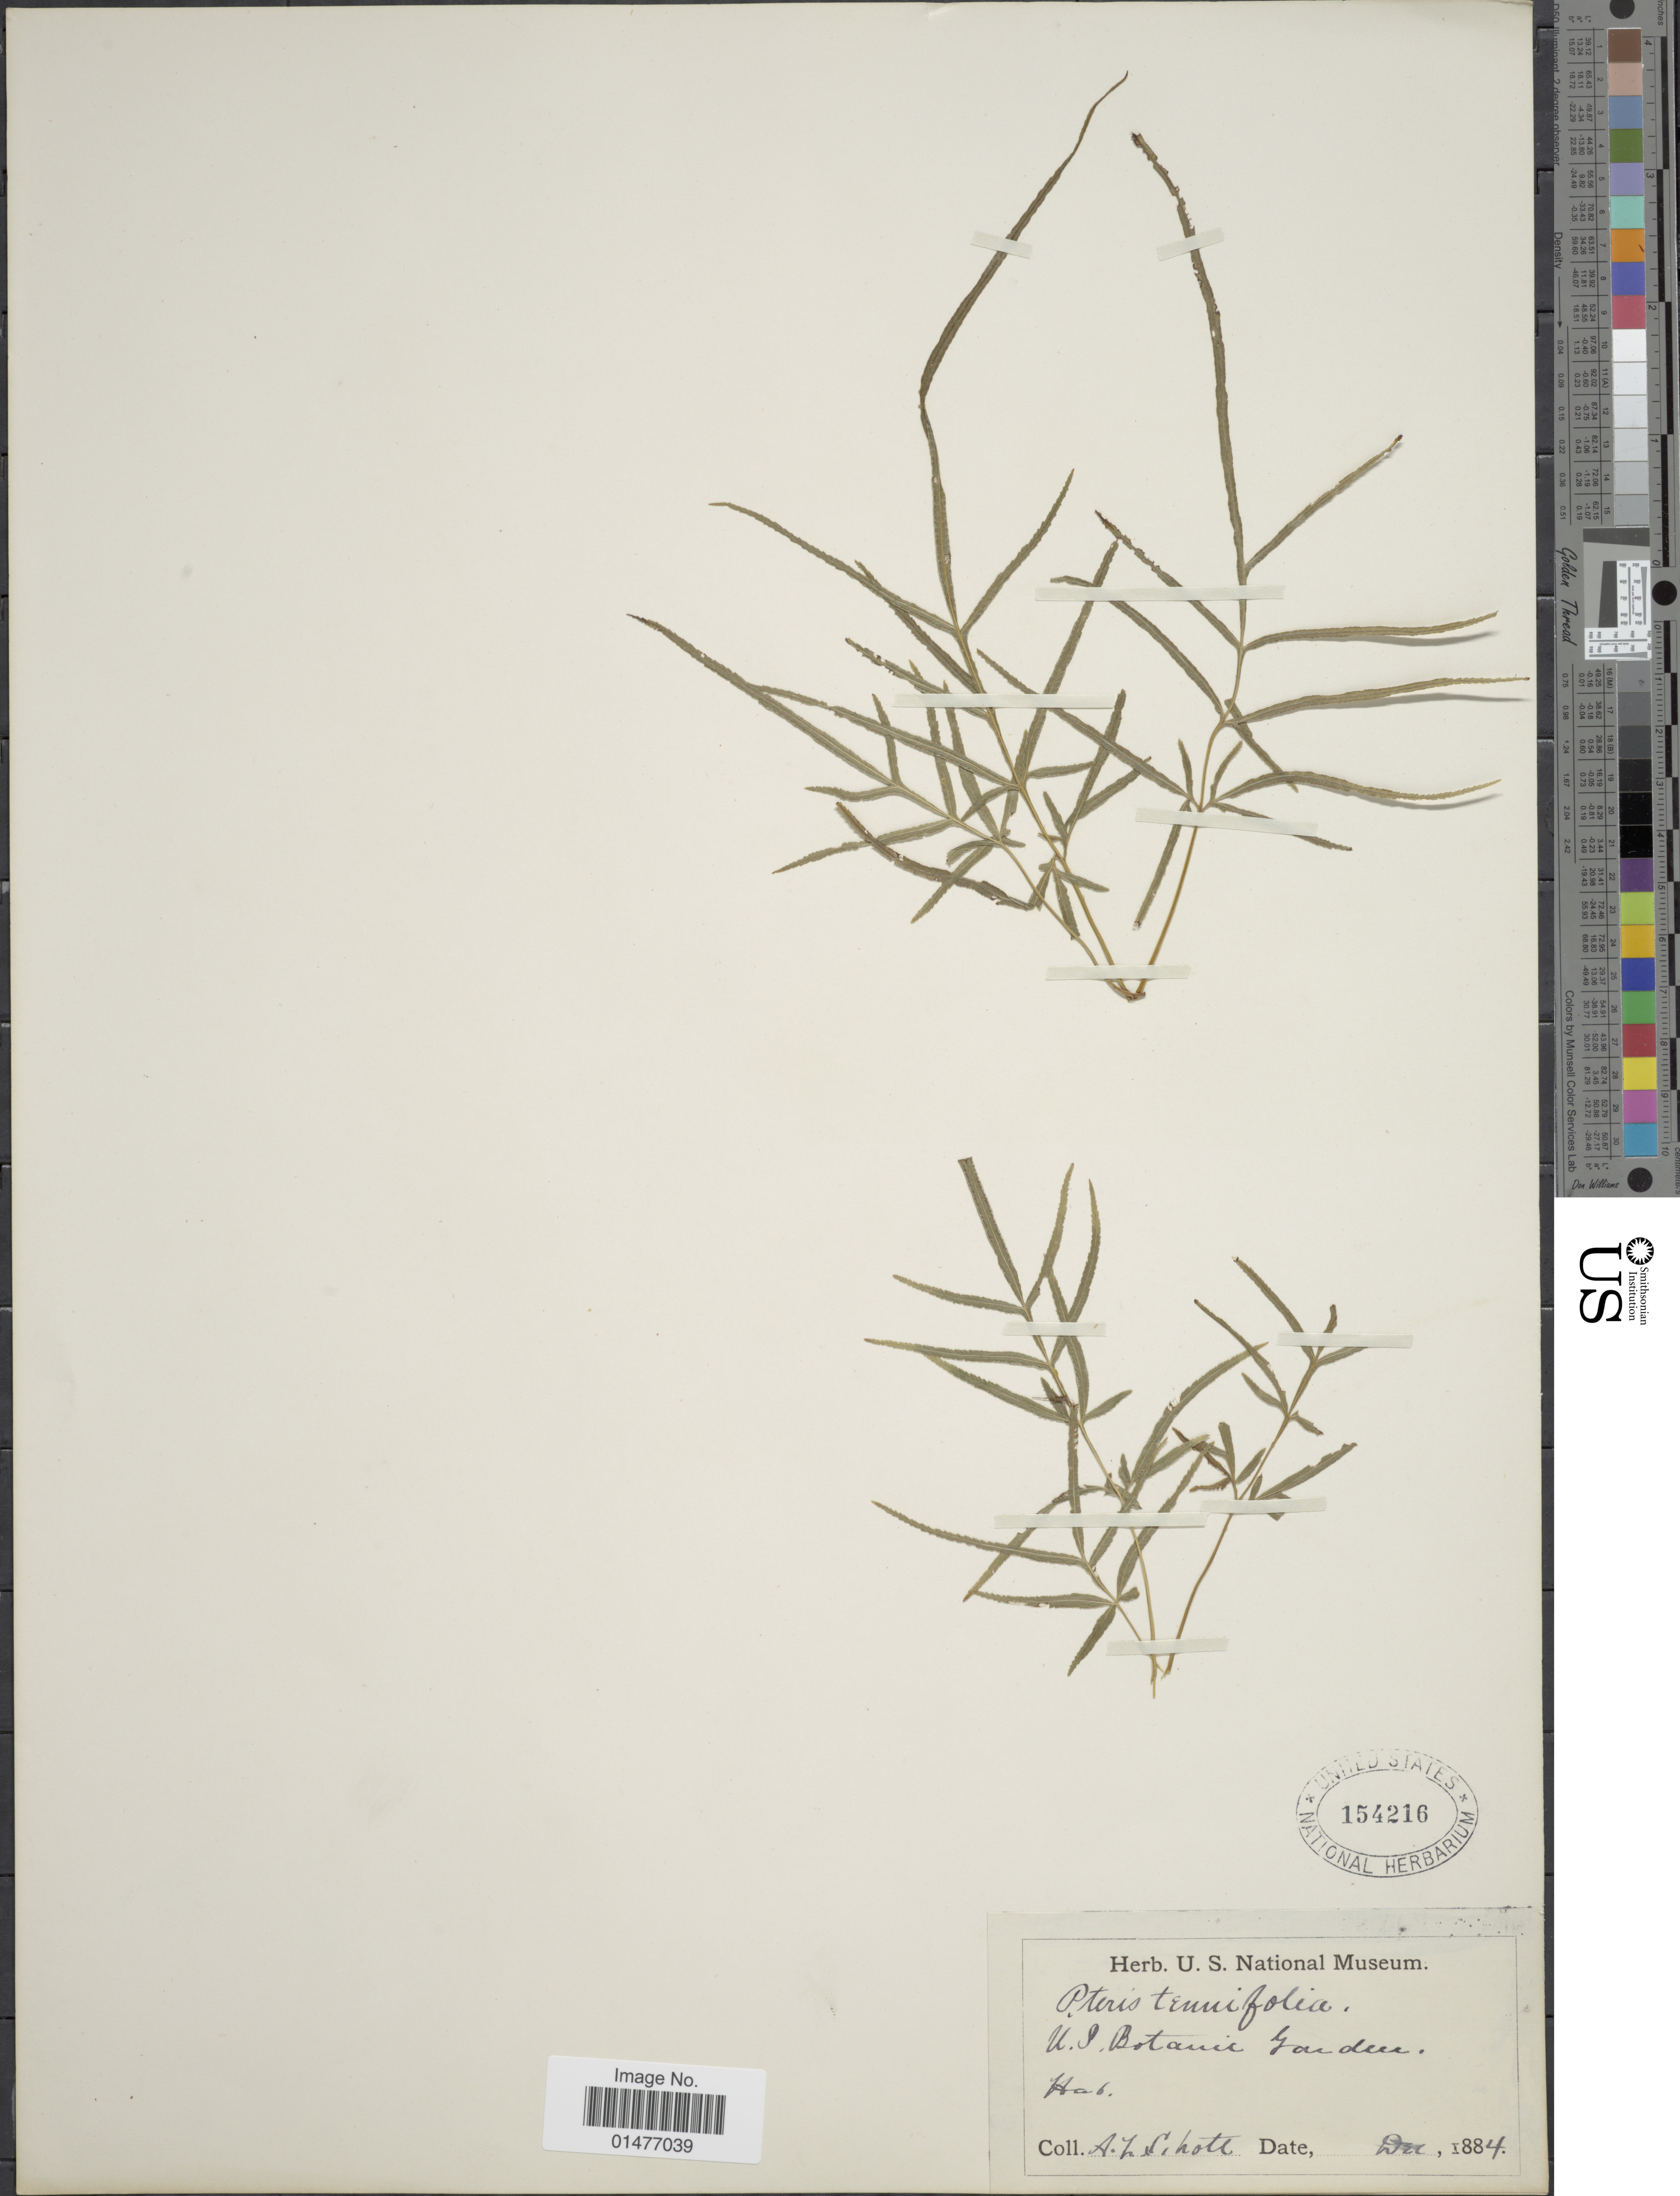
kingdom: Plantae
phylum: Tracheophyta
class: Polypodiopsida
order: Polypodiales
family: Pteridaceae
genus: Pteris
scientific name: Pteris tenuifolia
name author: Brack. in Wilkes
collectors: A. L. Schott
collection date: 1884-12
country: United States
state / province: District of Columbia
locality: U.S. Botanic Garden, Hab.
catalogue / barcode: US 154216